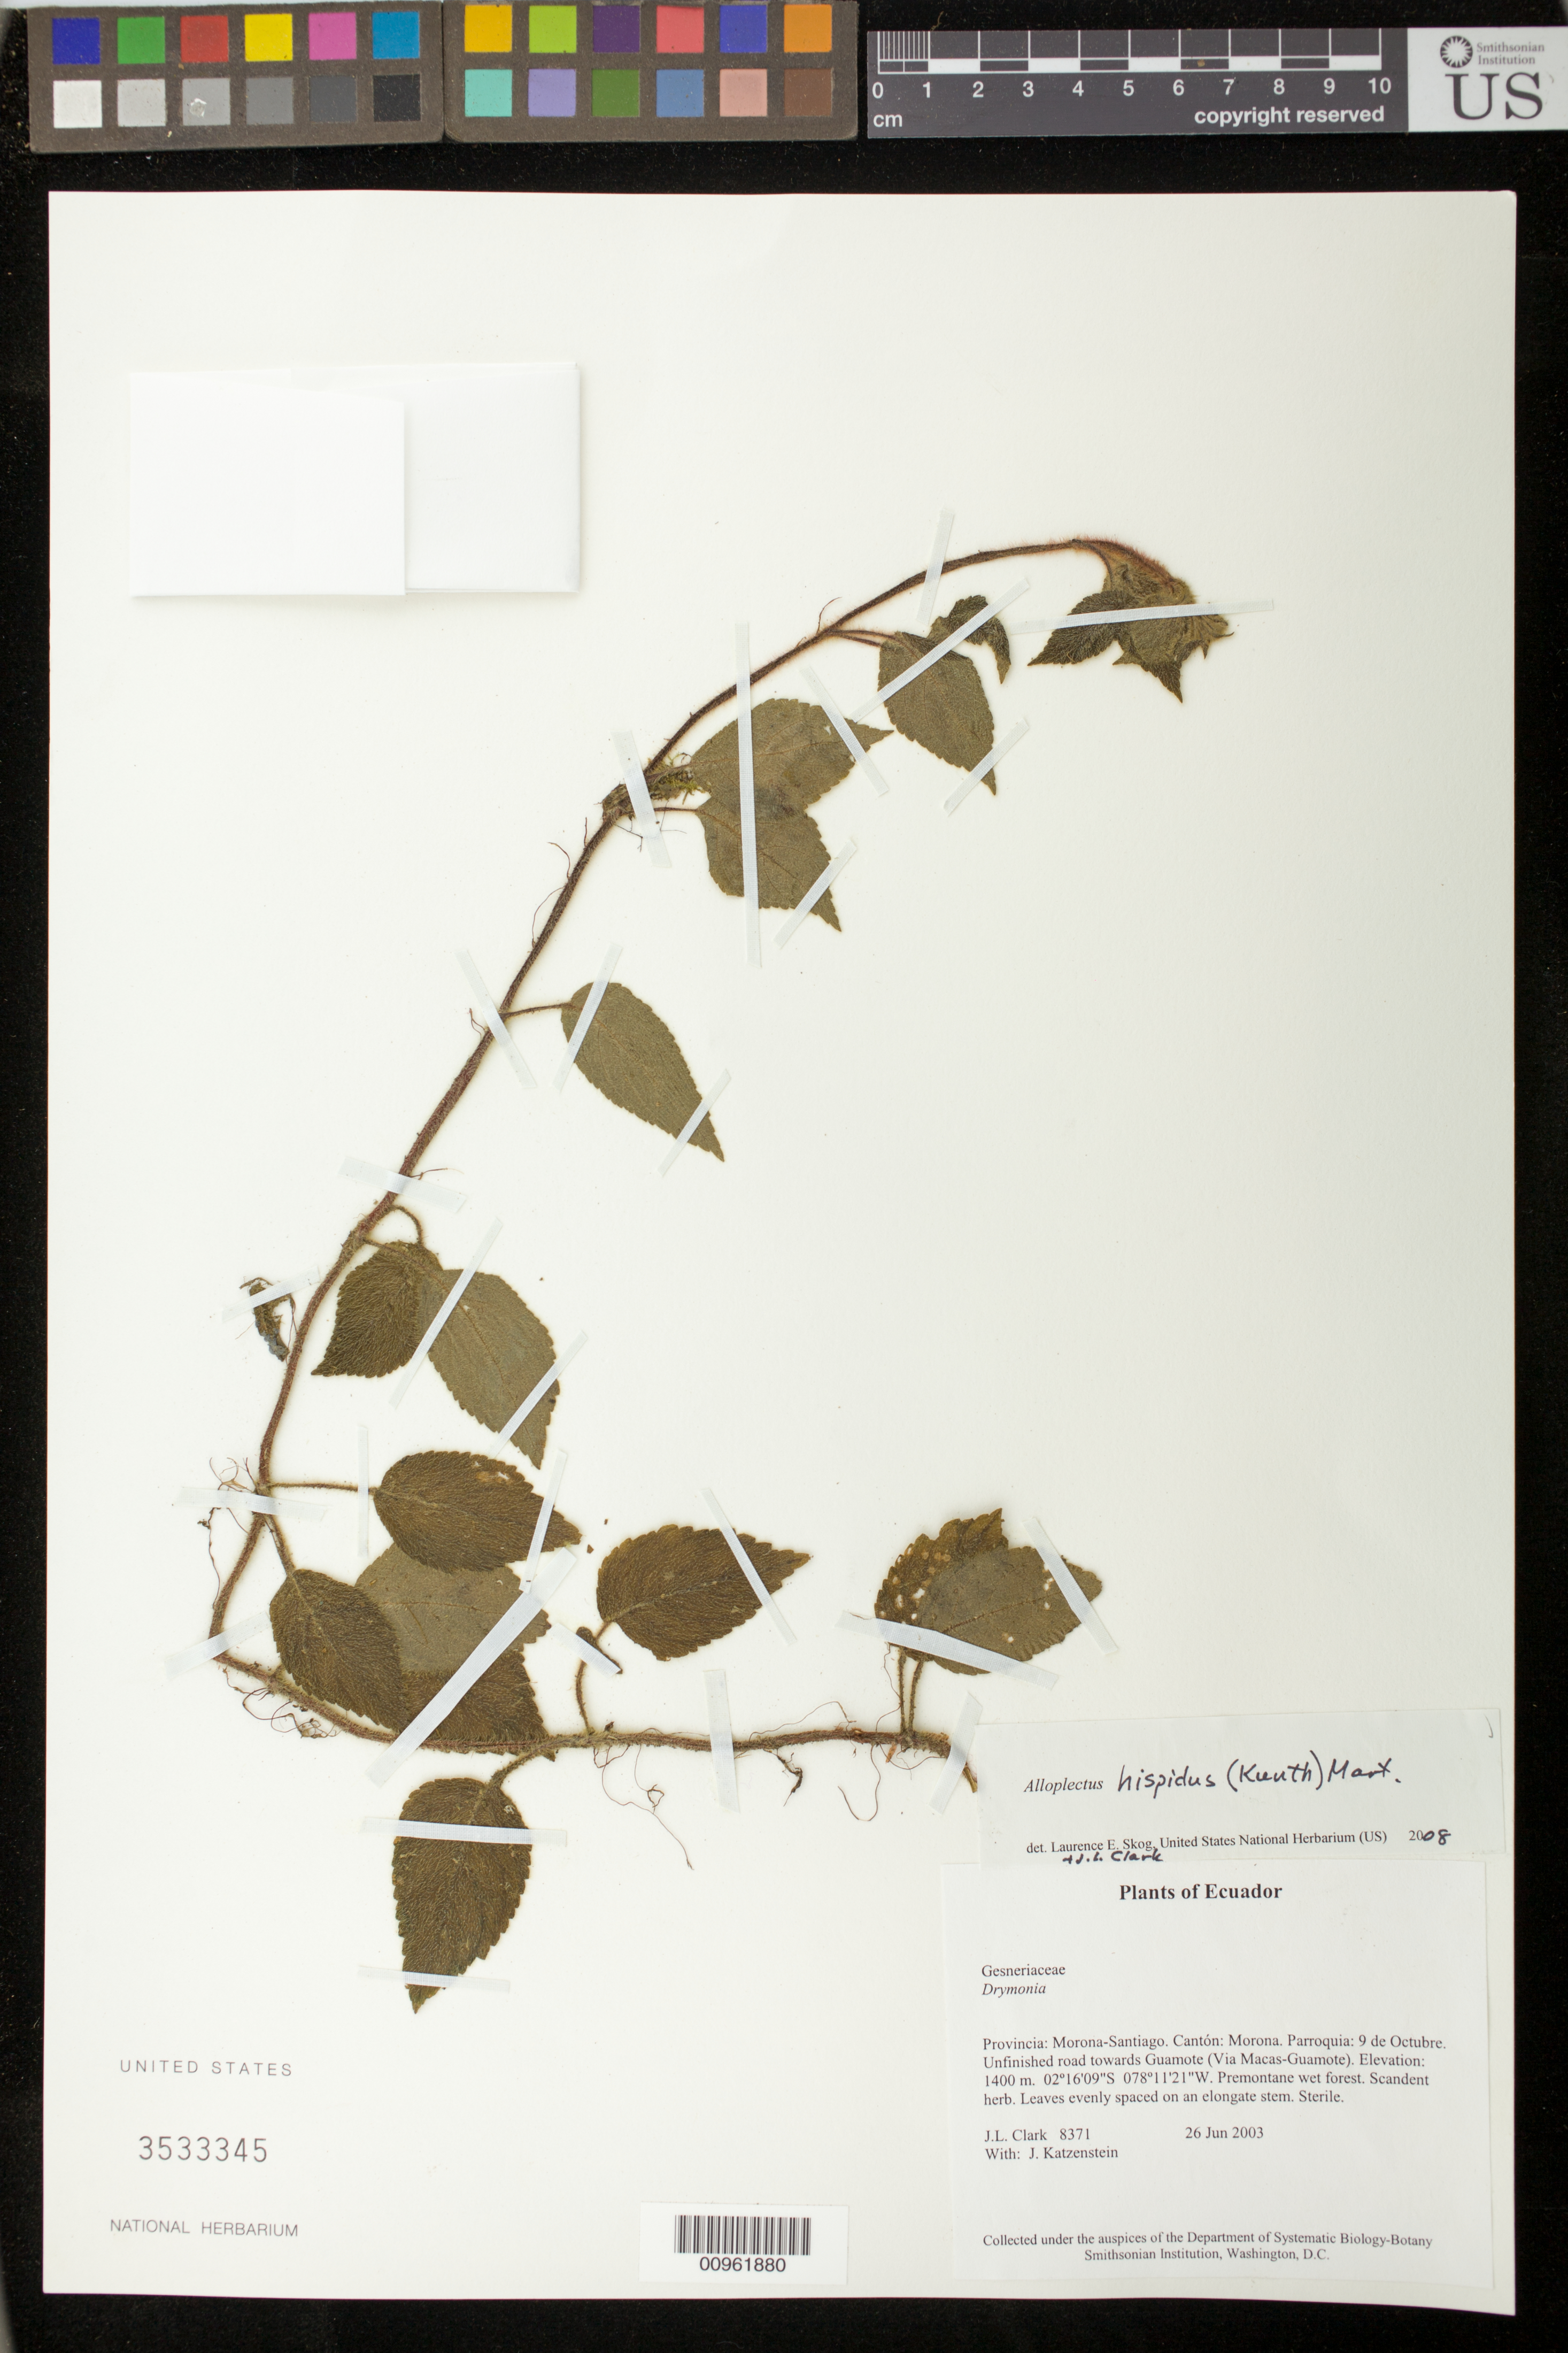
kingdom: Plantae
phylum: Tracheophyta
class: Magnoliopsida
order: Lamiales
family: Gesneriaceae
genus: Alloplectus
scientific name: Alloplectus hispidus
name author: (Kunth) Mart.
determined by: Clark, J. L.; Skog, Laurence E.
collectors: J. L. Clark & J. Katzenstein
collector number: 8371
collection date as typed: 26 Jun 2003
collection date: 2003-06-26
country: Ecuador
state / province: Morona-Santiago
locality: Morona. Parroquia: 9 de Octubre. Unfinished road towards Guamote (Via Macas-Guamote).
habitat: Premontane wet forest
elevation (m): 1400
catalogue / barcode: US 3533345